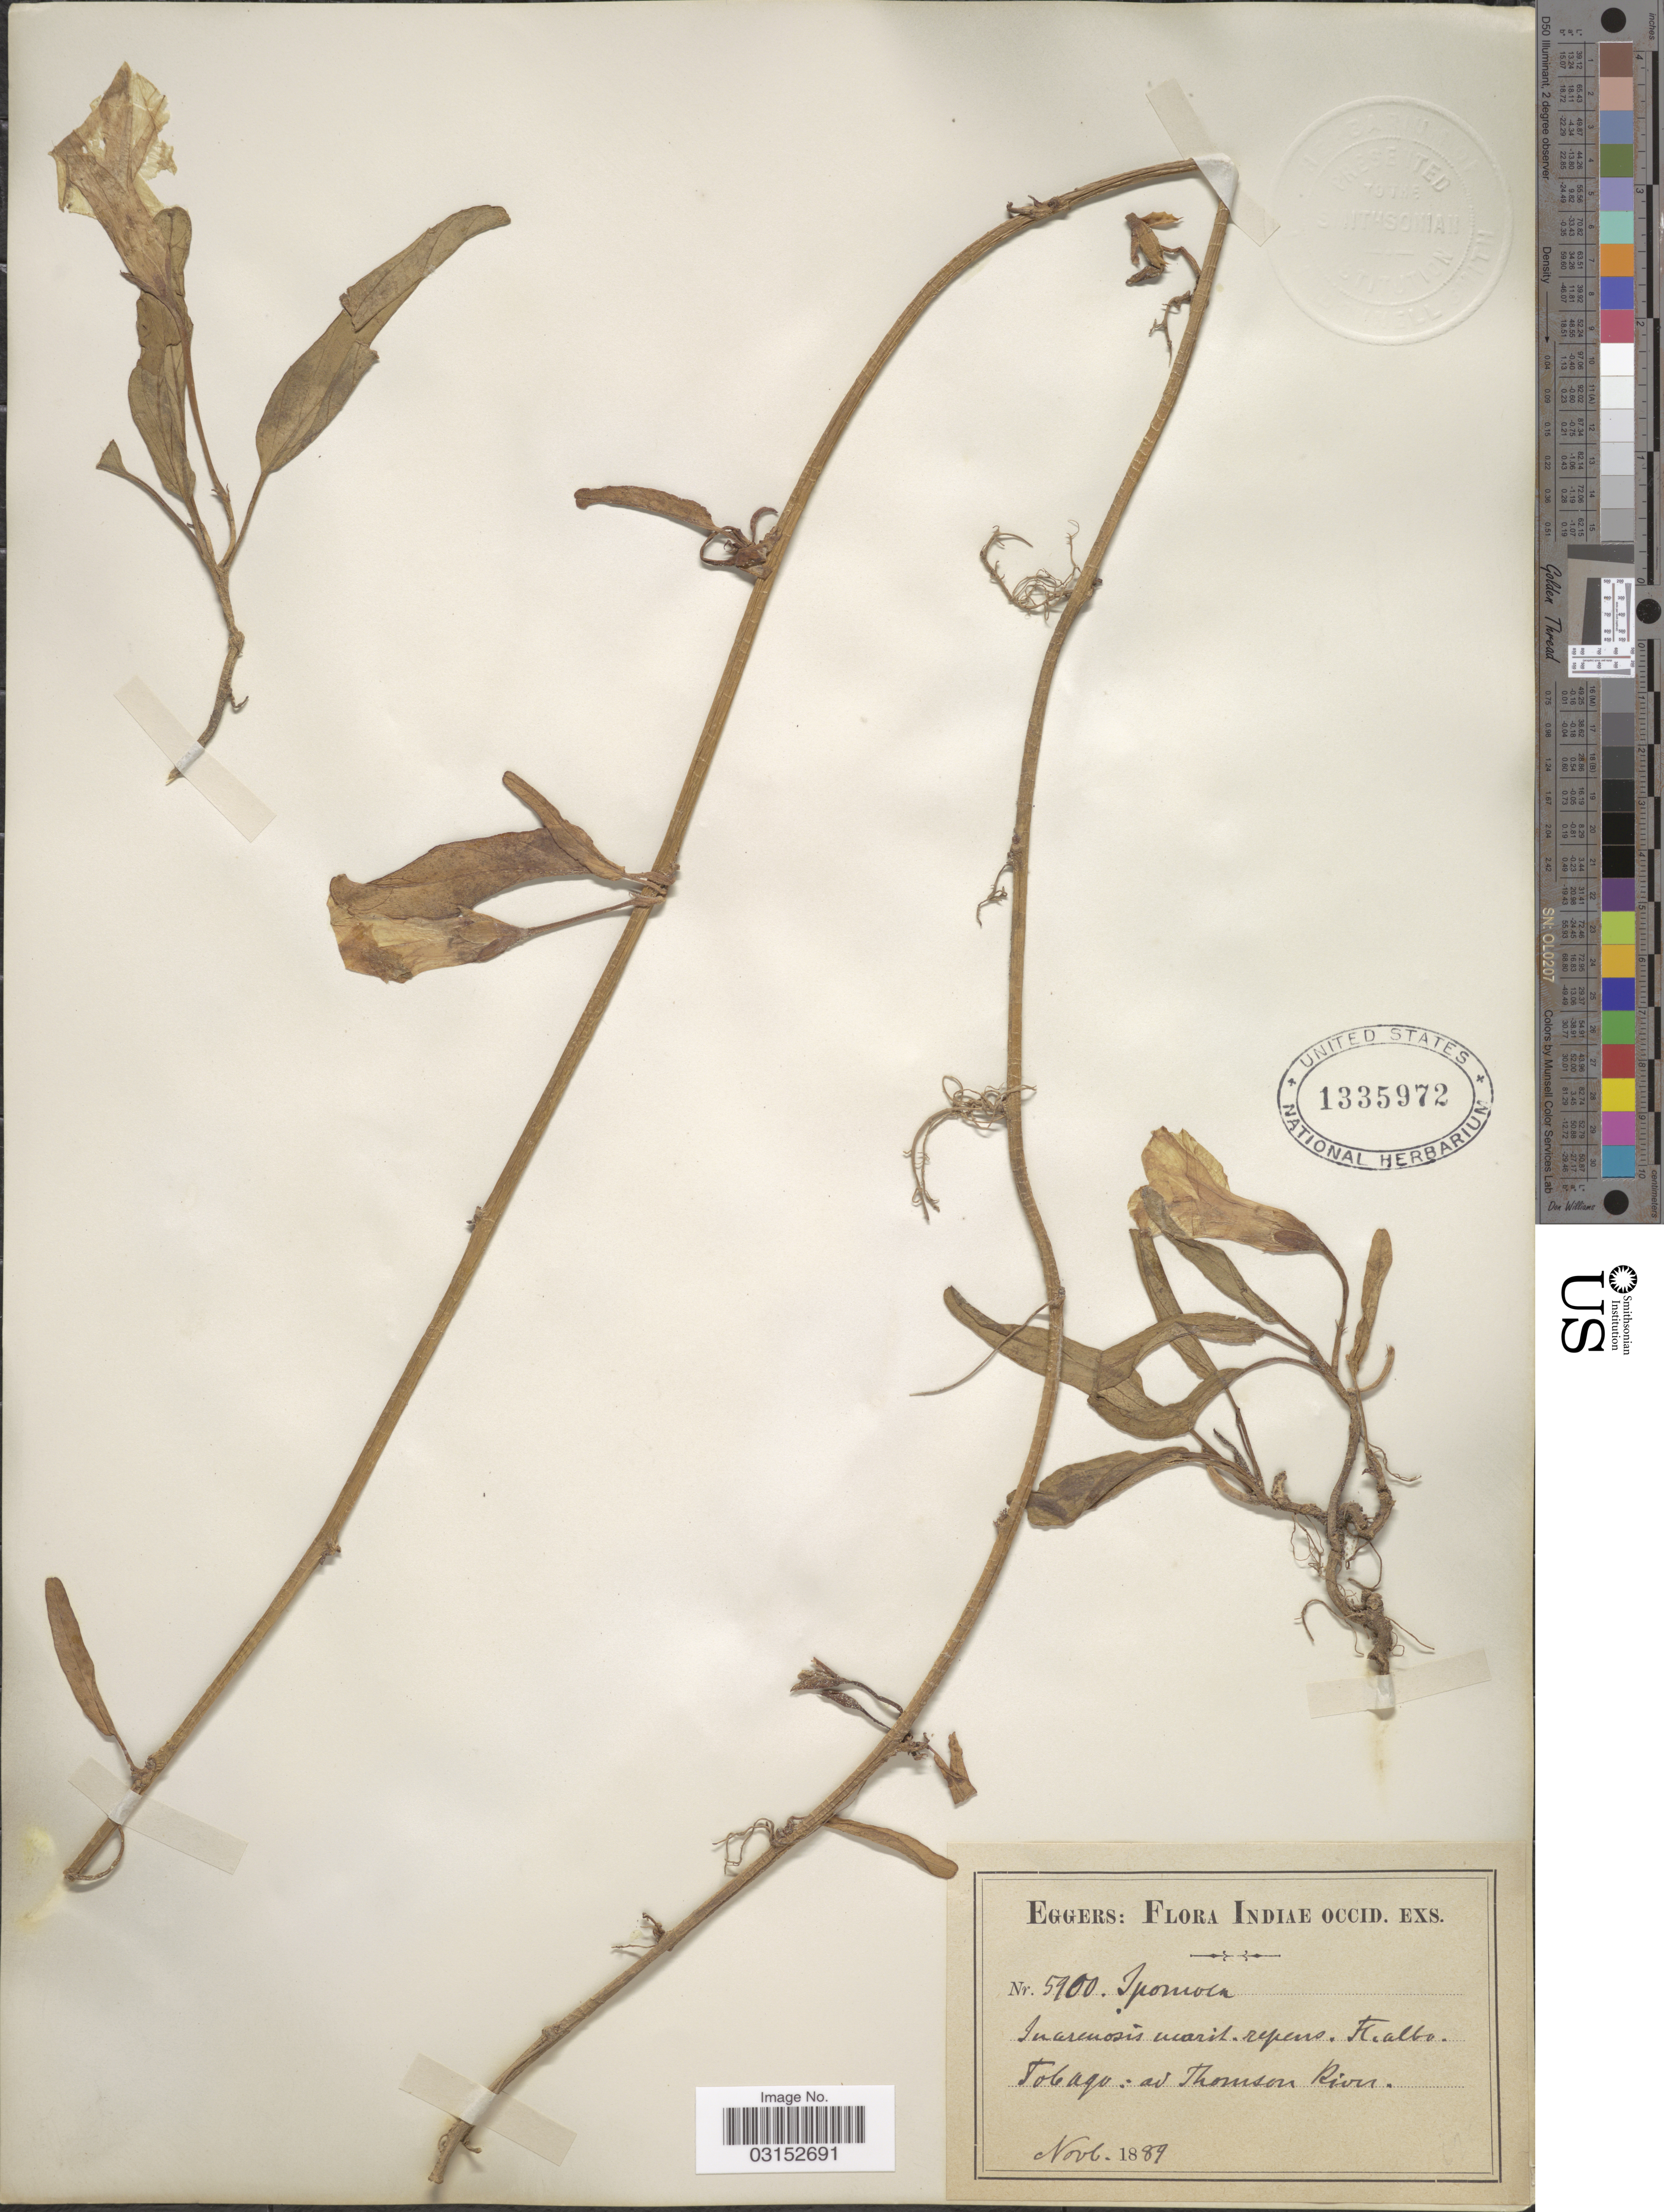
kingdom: Plantae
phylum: Tracheophyta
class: Magnoliopsida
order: Solanales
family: Convolvulaceae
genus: Ipomoea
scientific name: Ipomoea imperati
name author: (Vahl) Griseb.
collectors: -. Eggers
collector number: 5900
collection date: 1889-11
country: Trinidad and Tobago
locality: Indiae occid. Tobago: ad Thomson River.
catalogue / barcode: US 1335972